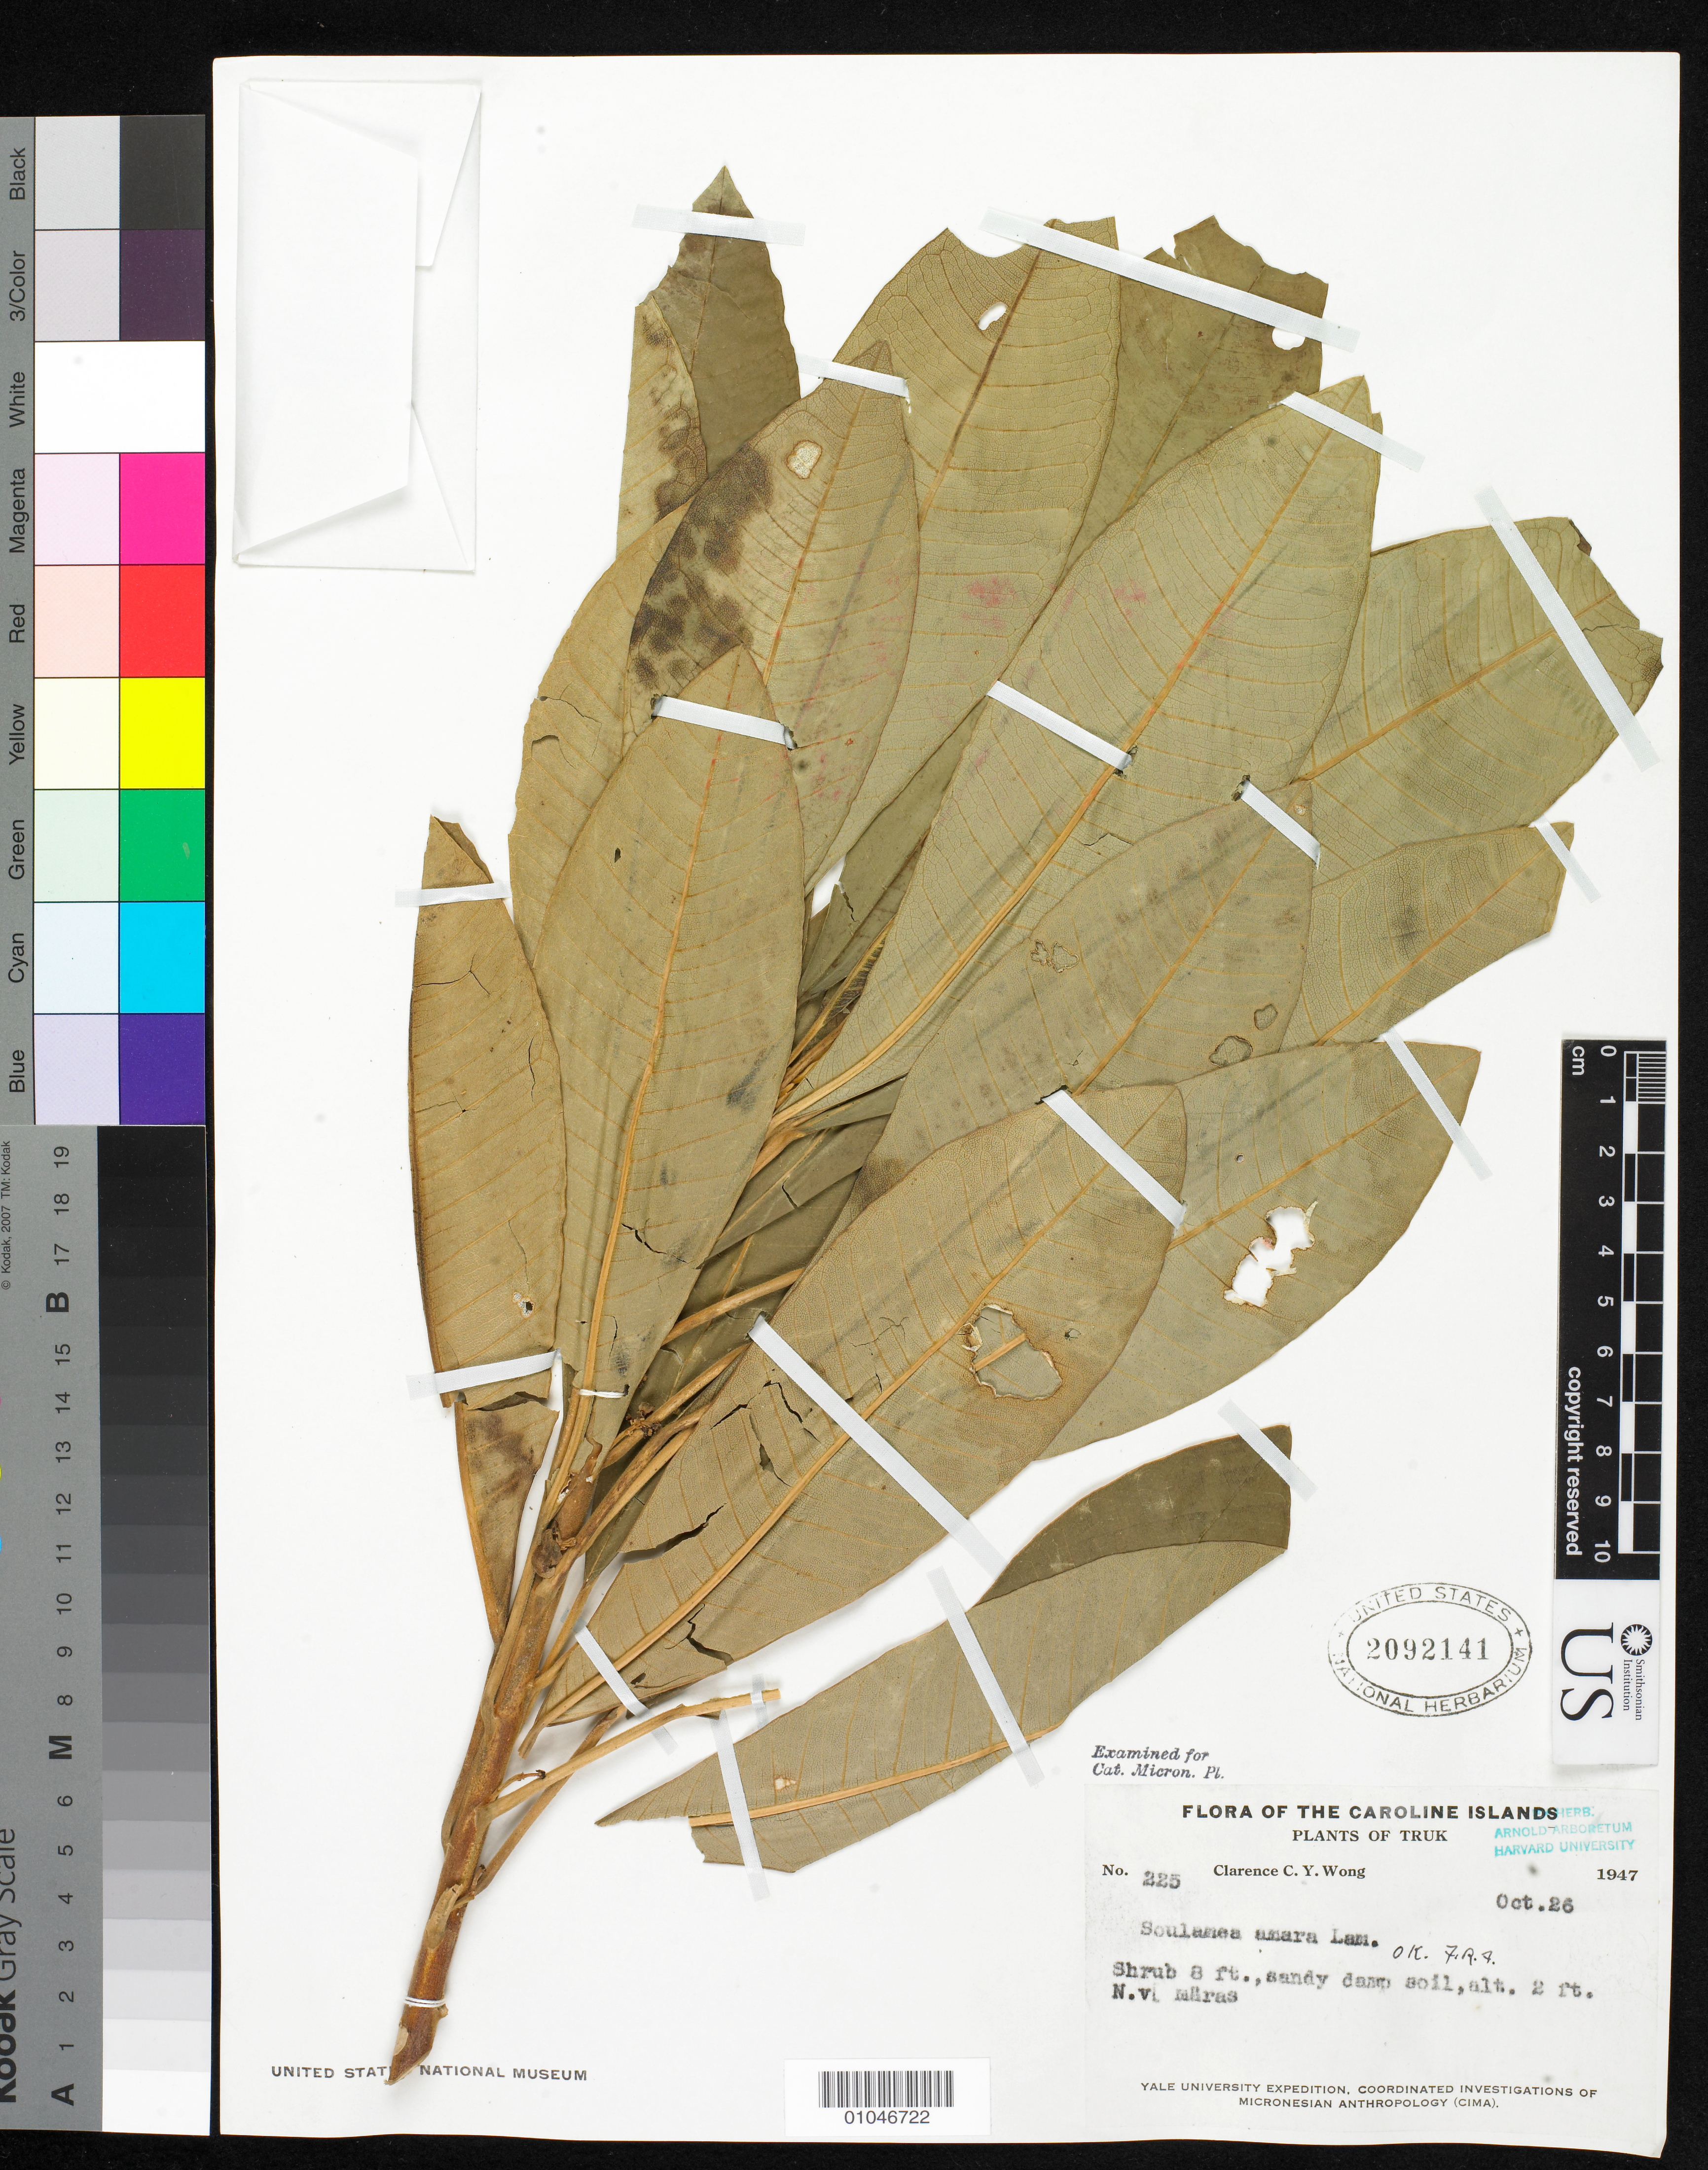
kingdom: Plantae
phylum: Tracheophyta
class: Magnoliopsida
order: Sapindales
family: Simaroubaceae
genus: Soulamea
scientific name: Soulamea amara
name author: Lam.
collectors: C. Wong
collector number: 225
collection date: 1947-10-26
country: Micronesia, Federated States of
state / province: Truk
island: Truk (Chuuk) Is.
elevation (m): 1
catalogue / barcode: US 2092141